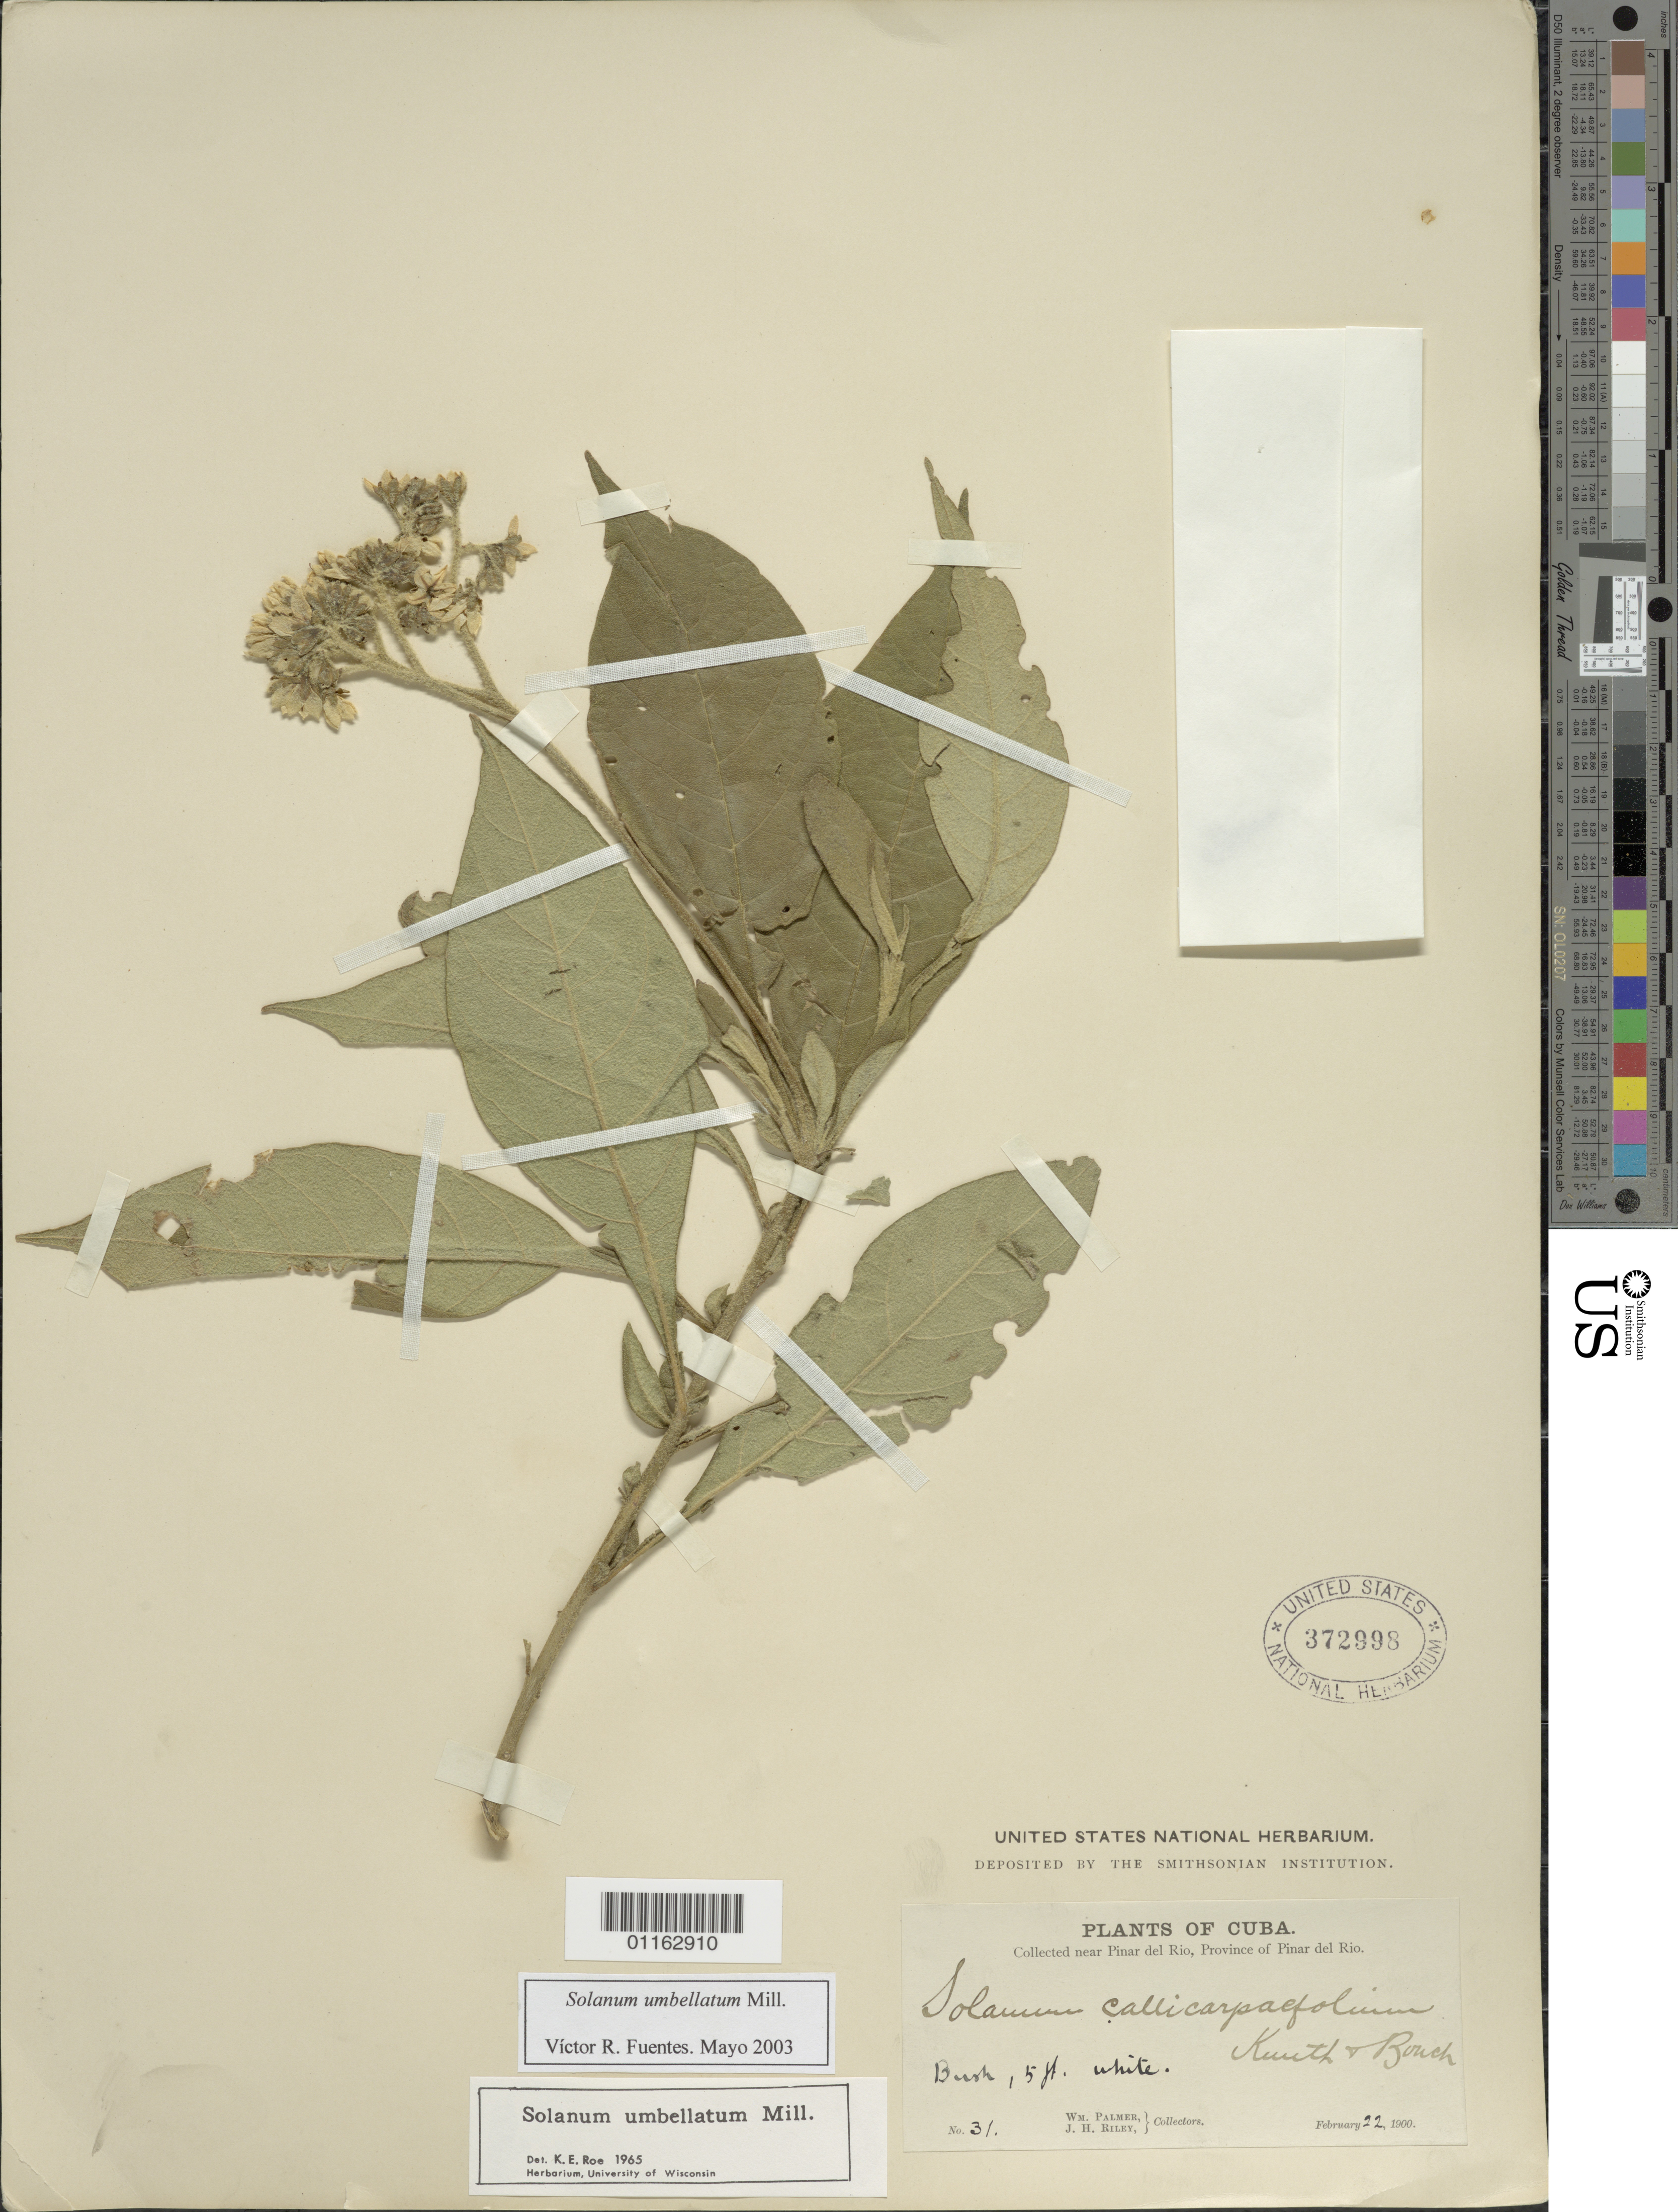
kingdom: Plantae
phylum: Tracheophyta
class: Magnoliopsida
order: Solanales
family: Solanaceae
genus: Solanum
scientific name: Solanum umbellatum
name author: Mill.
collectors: W. Palmer & J. H. Riley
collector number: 31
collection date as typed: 22 Feb 1900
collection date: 1900-02-22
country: Cuba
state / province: Pinar del Rio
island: Cuba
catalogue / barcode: US 372998